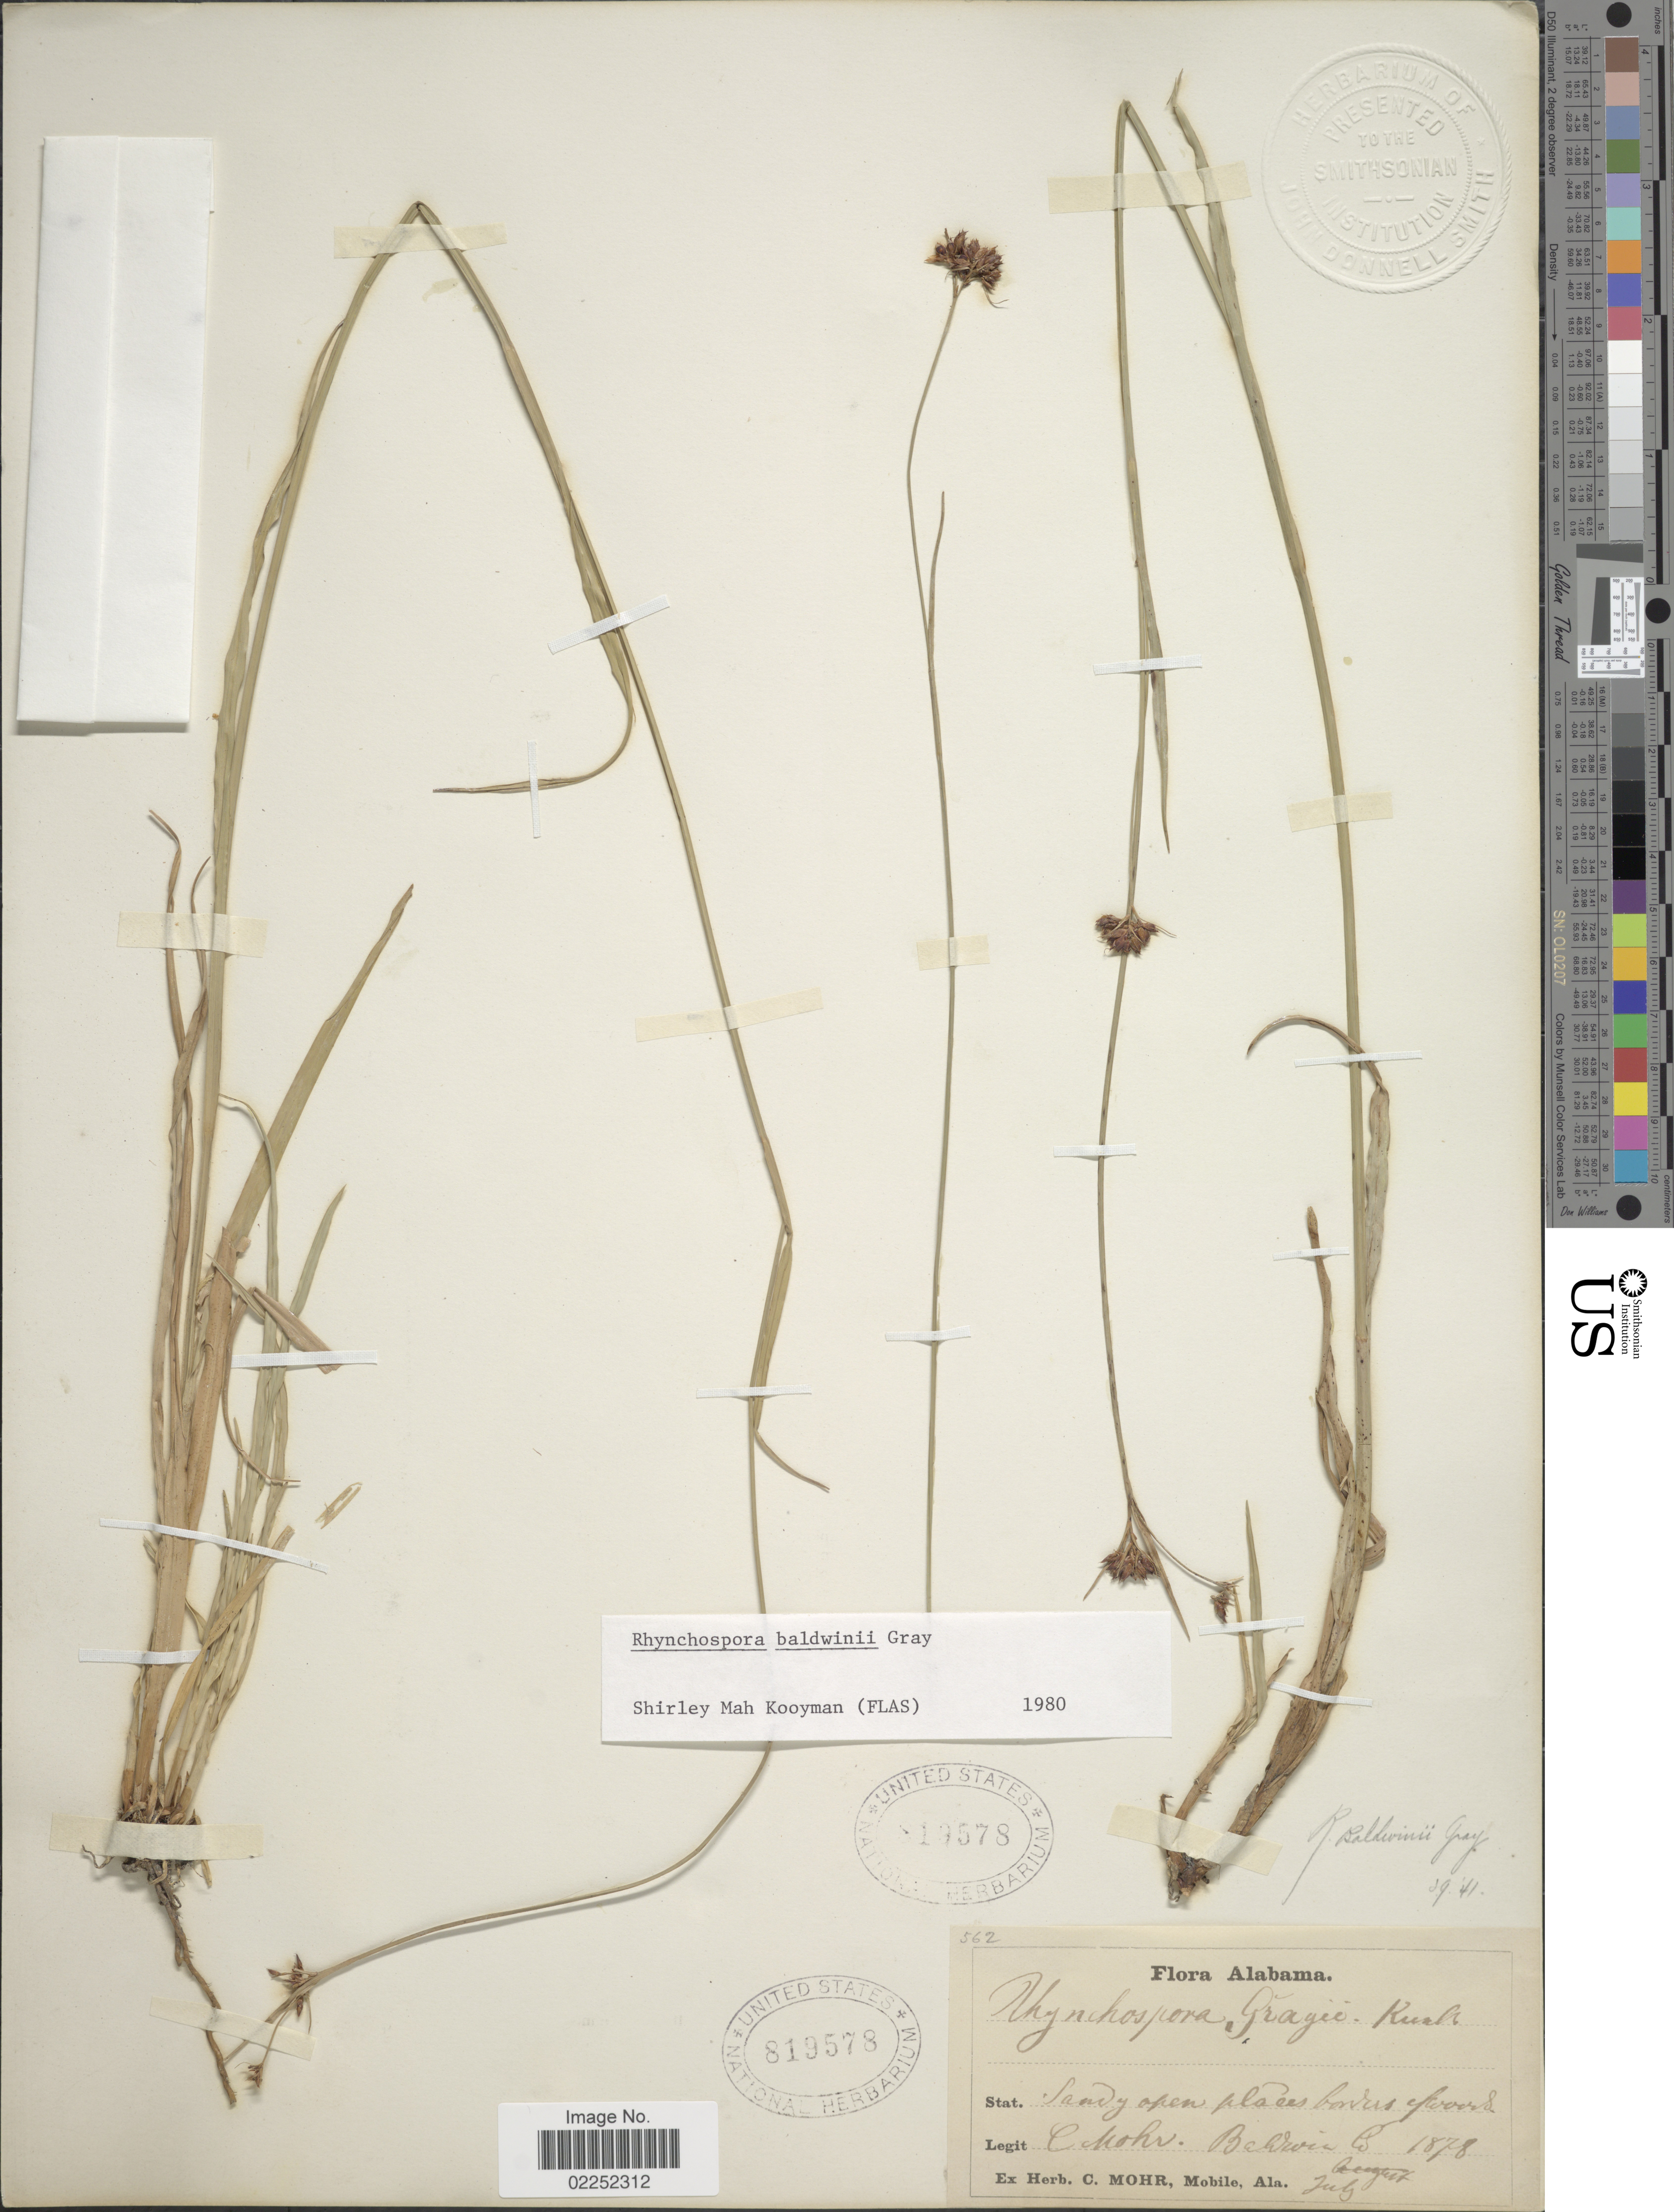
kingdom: Plantae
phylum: Tracheophyta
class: Liliopsida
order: Poales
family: Cyperaceae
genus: Rhynchospora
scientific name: Rhynchospora baldwinii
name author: A. Gray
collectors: C. T. Mohr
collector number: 562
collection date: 1878-07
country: United States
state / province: Alabama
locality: Sandy open places borders woods, Baldwin Co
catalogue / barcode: US 819578